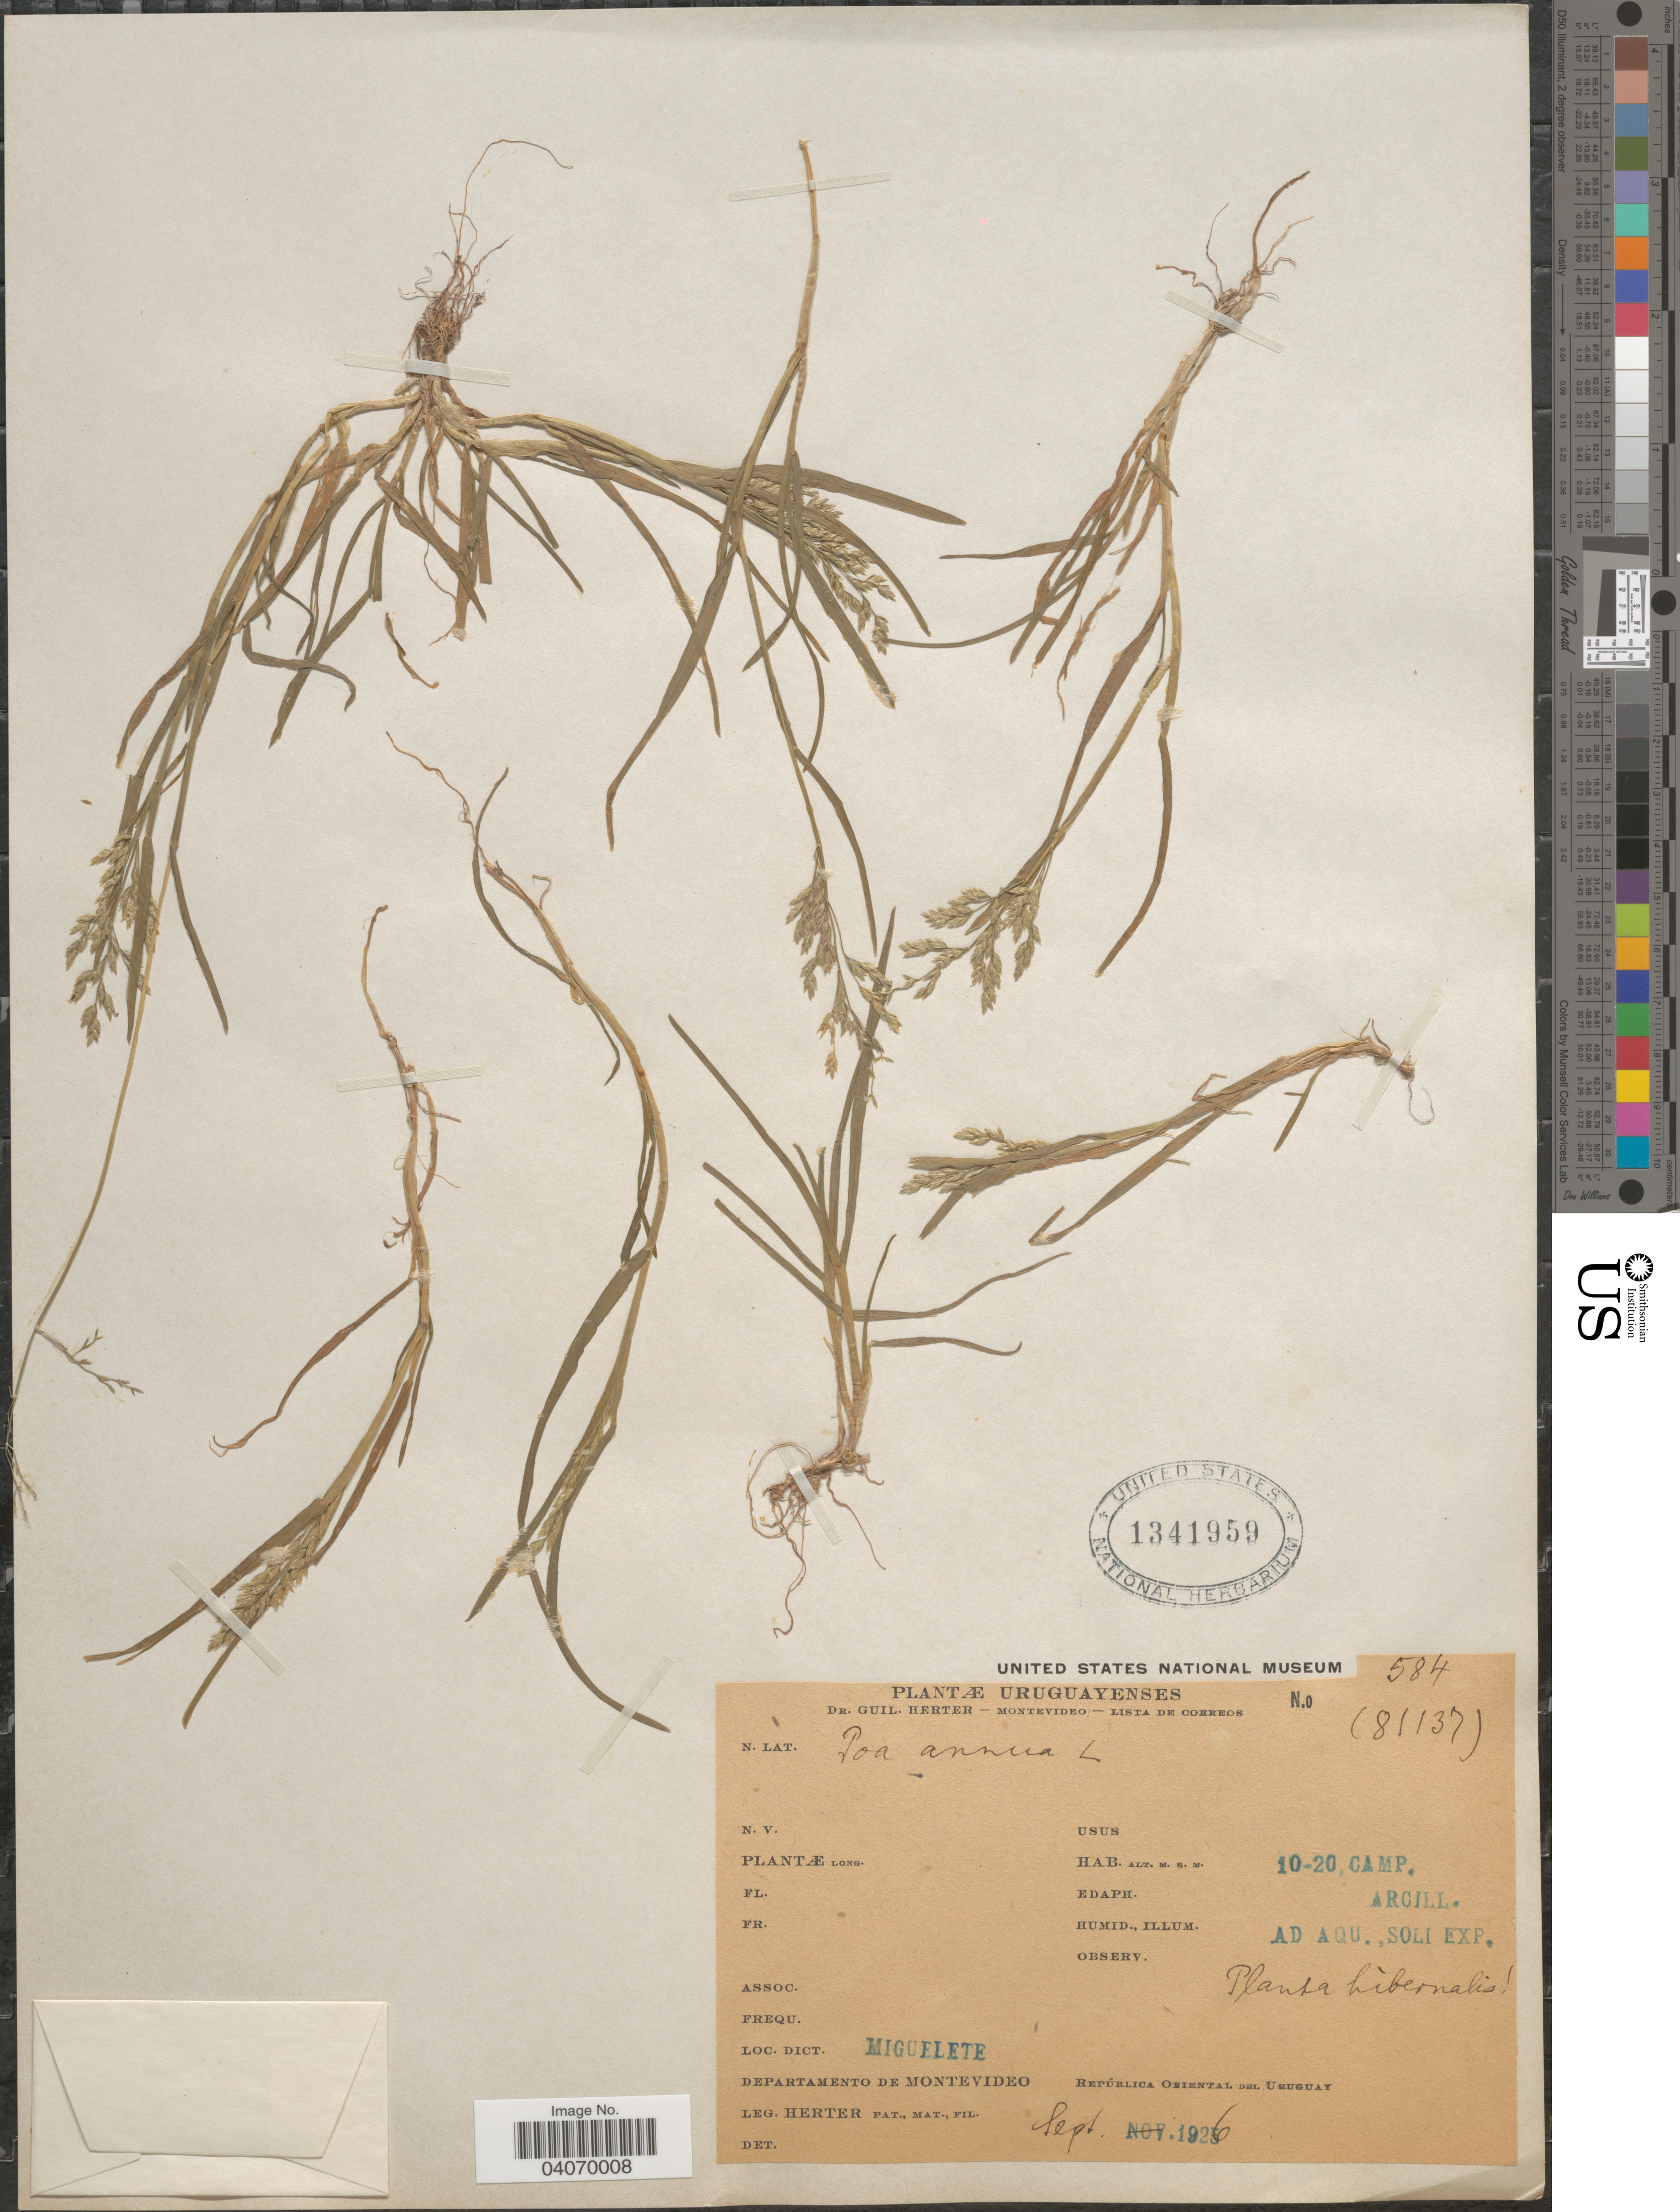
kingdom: Plantae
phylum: Tracheophyta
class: Liliopsida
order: Poales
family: Poaceae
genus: Poa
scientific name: Poa annua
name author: L.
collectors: G. Herter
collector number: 584/81137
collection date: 1926-09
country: Uruguay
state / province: Montevideo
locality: Dict. Miguelete. Departamento de Montevideo.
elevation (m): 10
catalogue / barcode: US 1341959